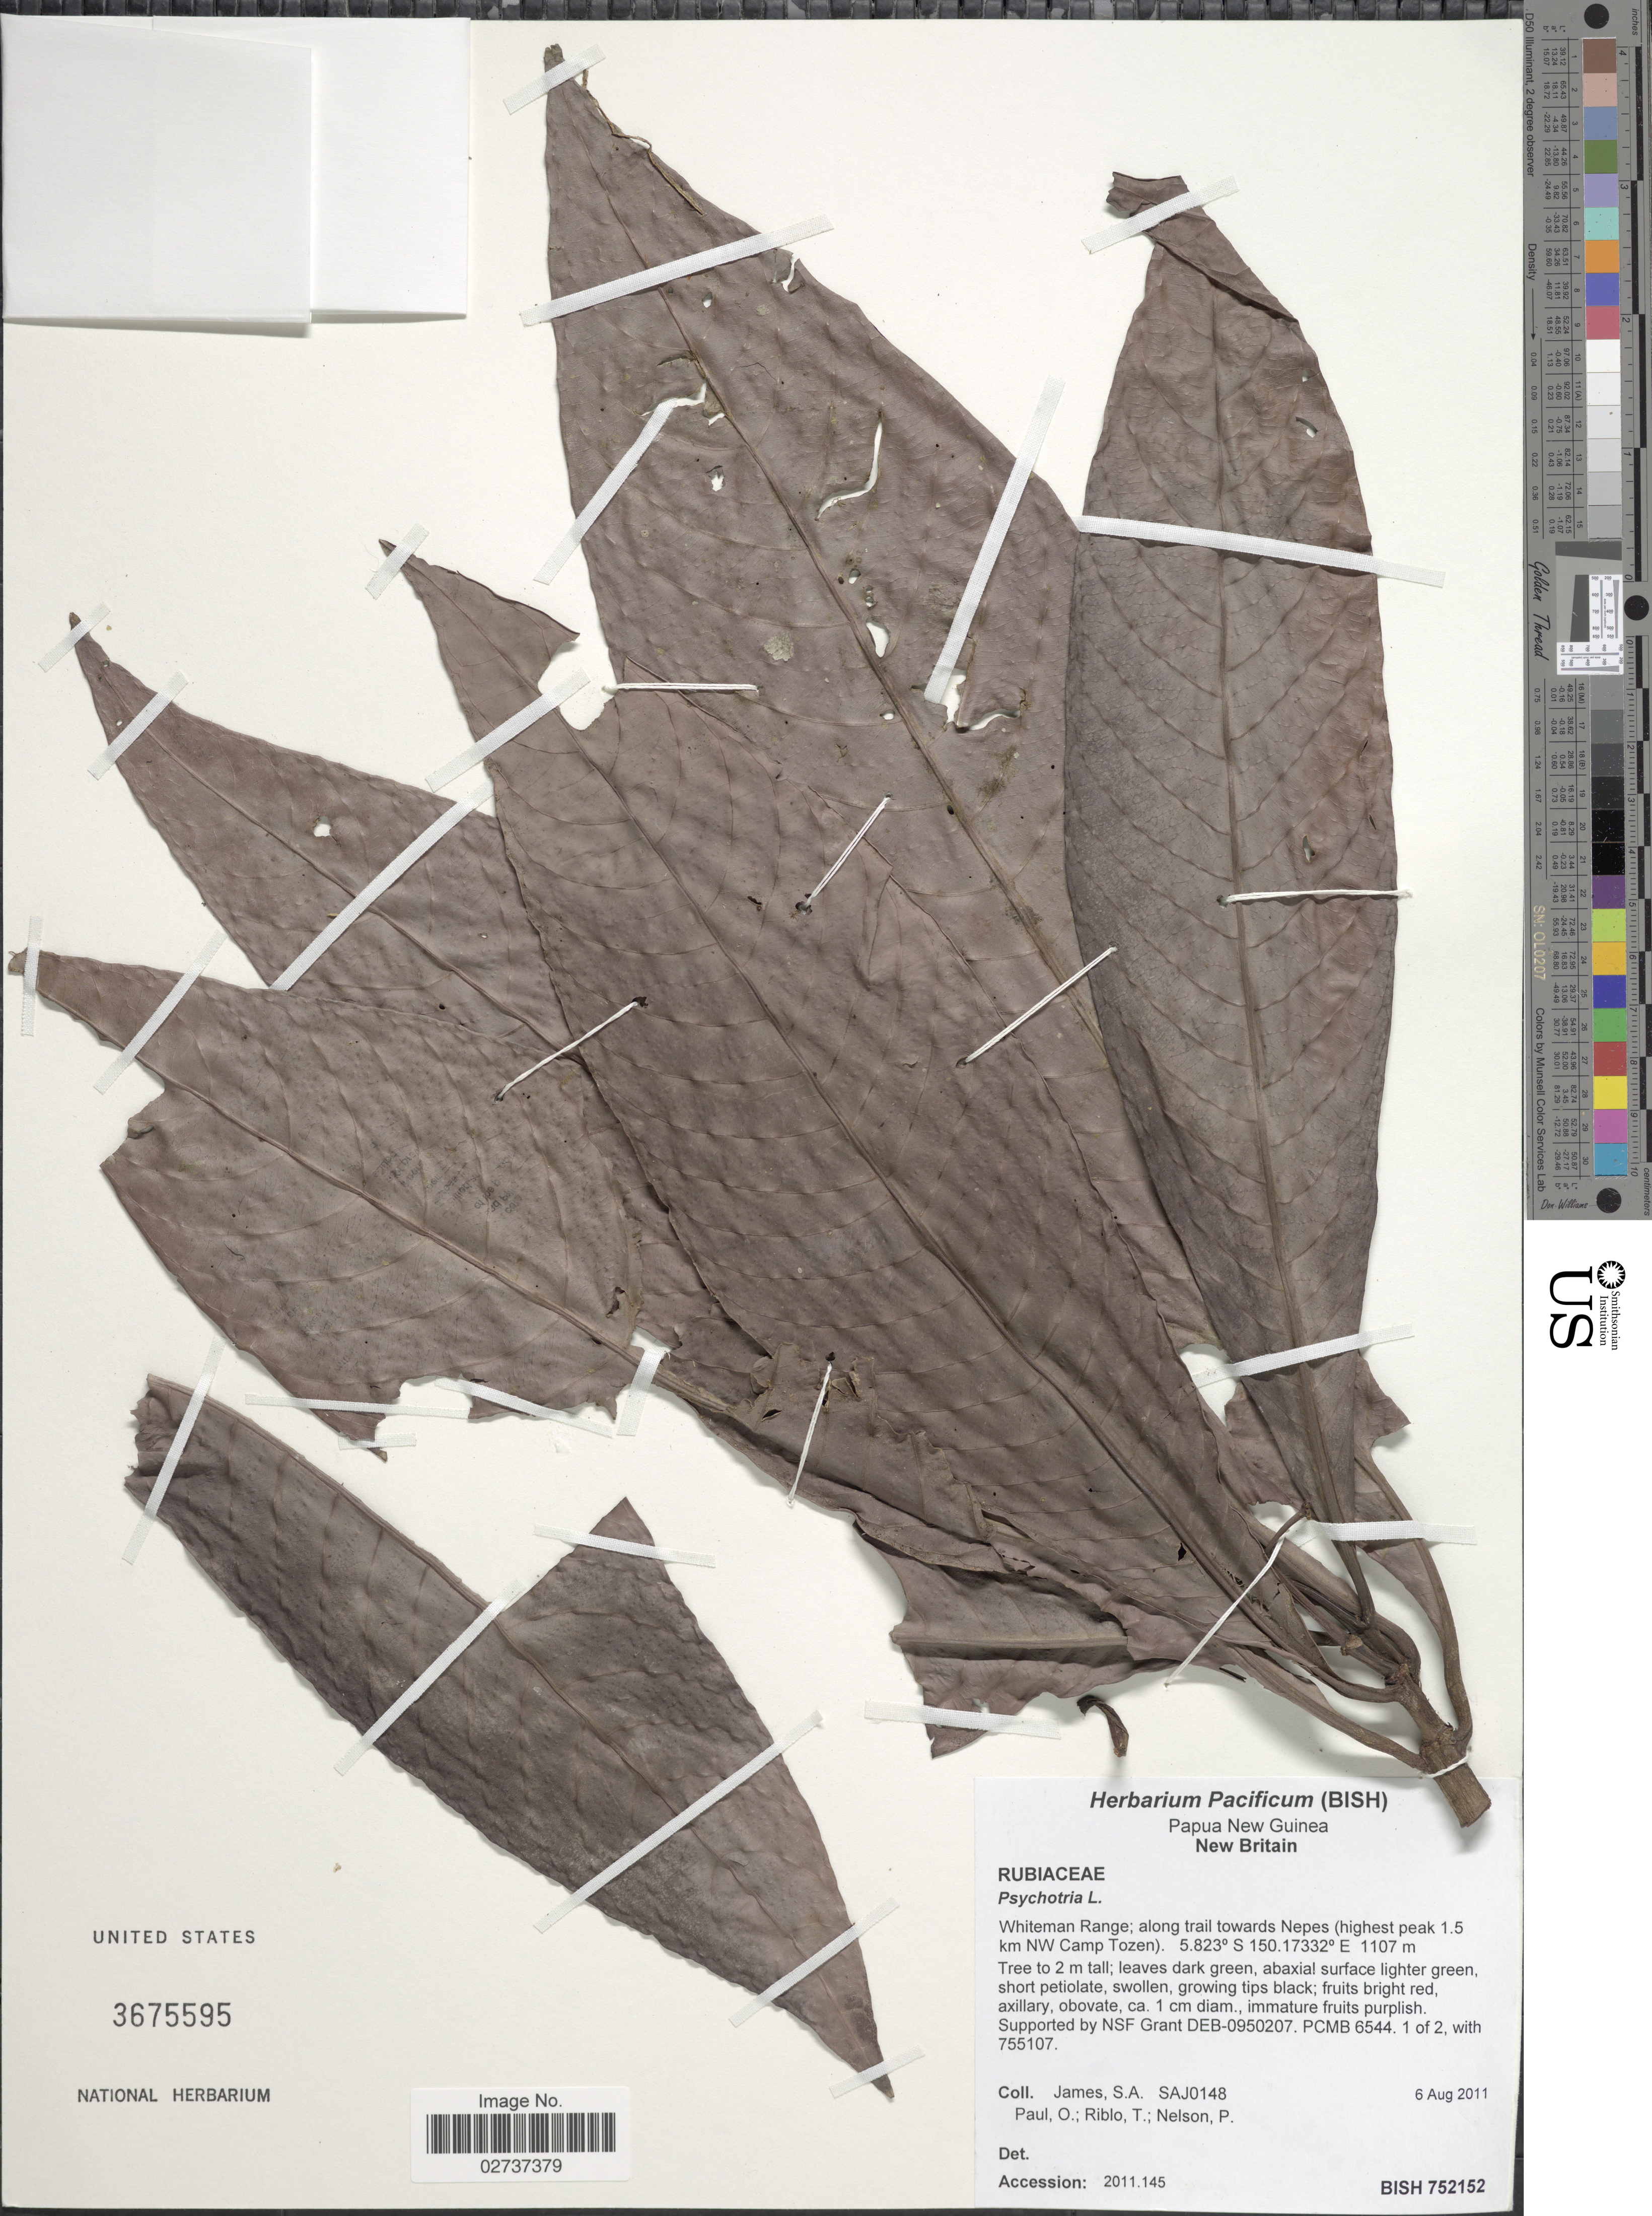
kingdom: Plantae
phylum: Tracheophyta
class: Magnoliopsida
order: Gentianales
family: Rubiaceae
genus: Psychotria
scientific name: Psychotria sp.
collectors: S. James, O. Paul, T. Riblo & P. Nelson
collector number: SAJ0148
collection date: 2011-08-06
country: Papua New Guinea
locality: New Britain. Whiteman Range; along trail towards Nepes (highest peak 1.5 km NW Camp Tozen)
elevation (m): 1107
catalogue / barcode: US 3675595